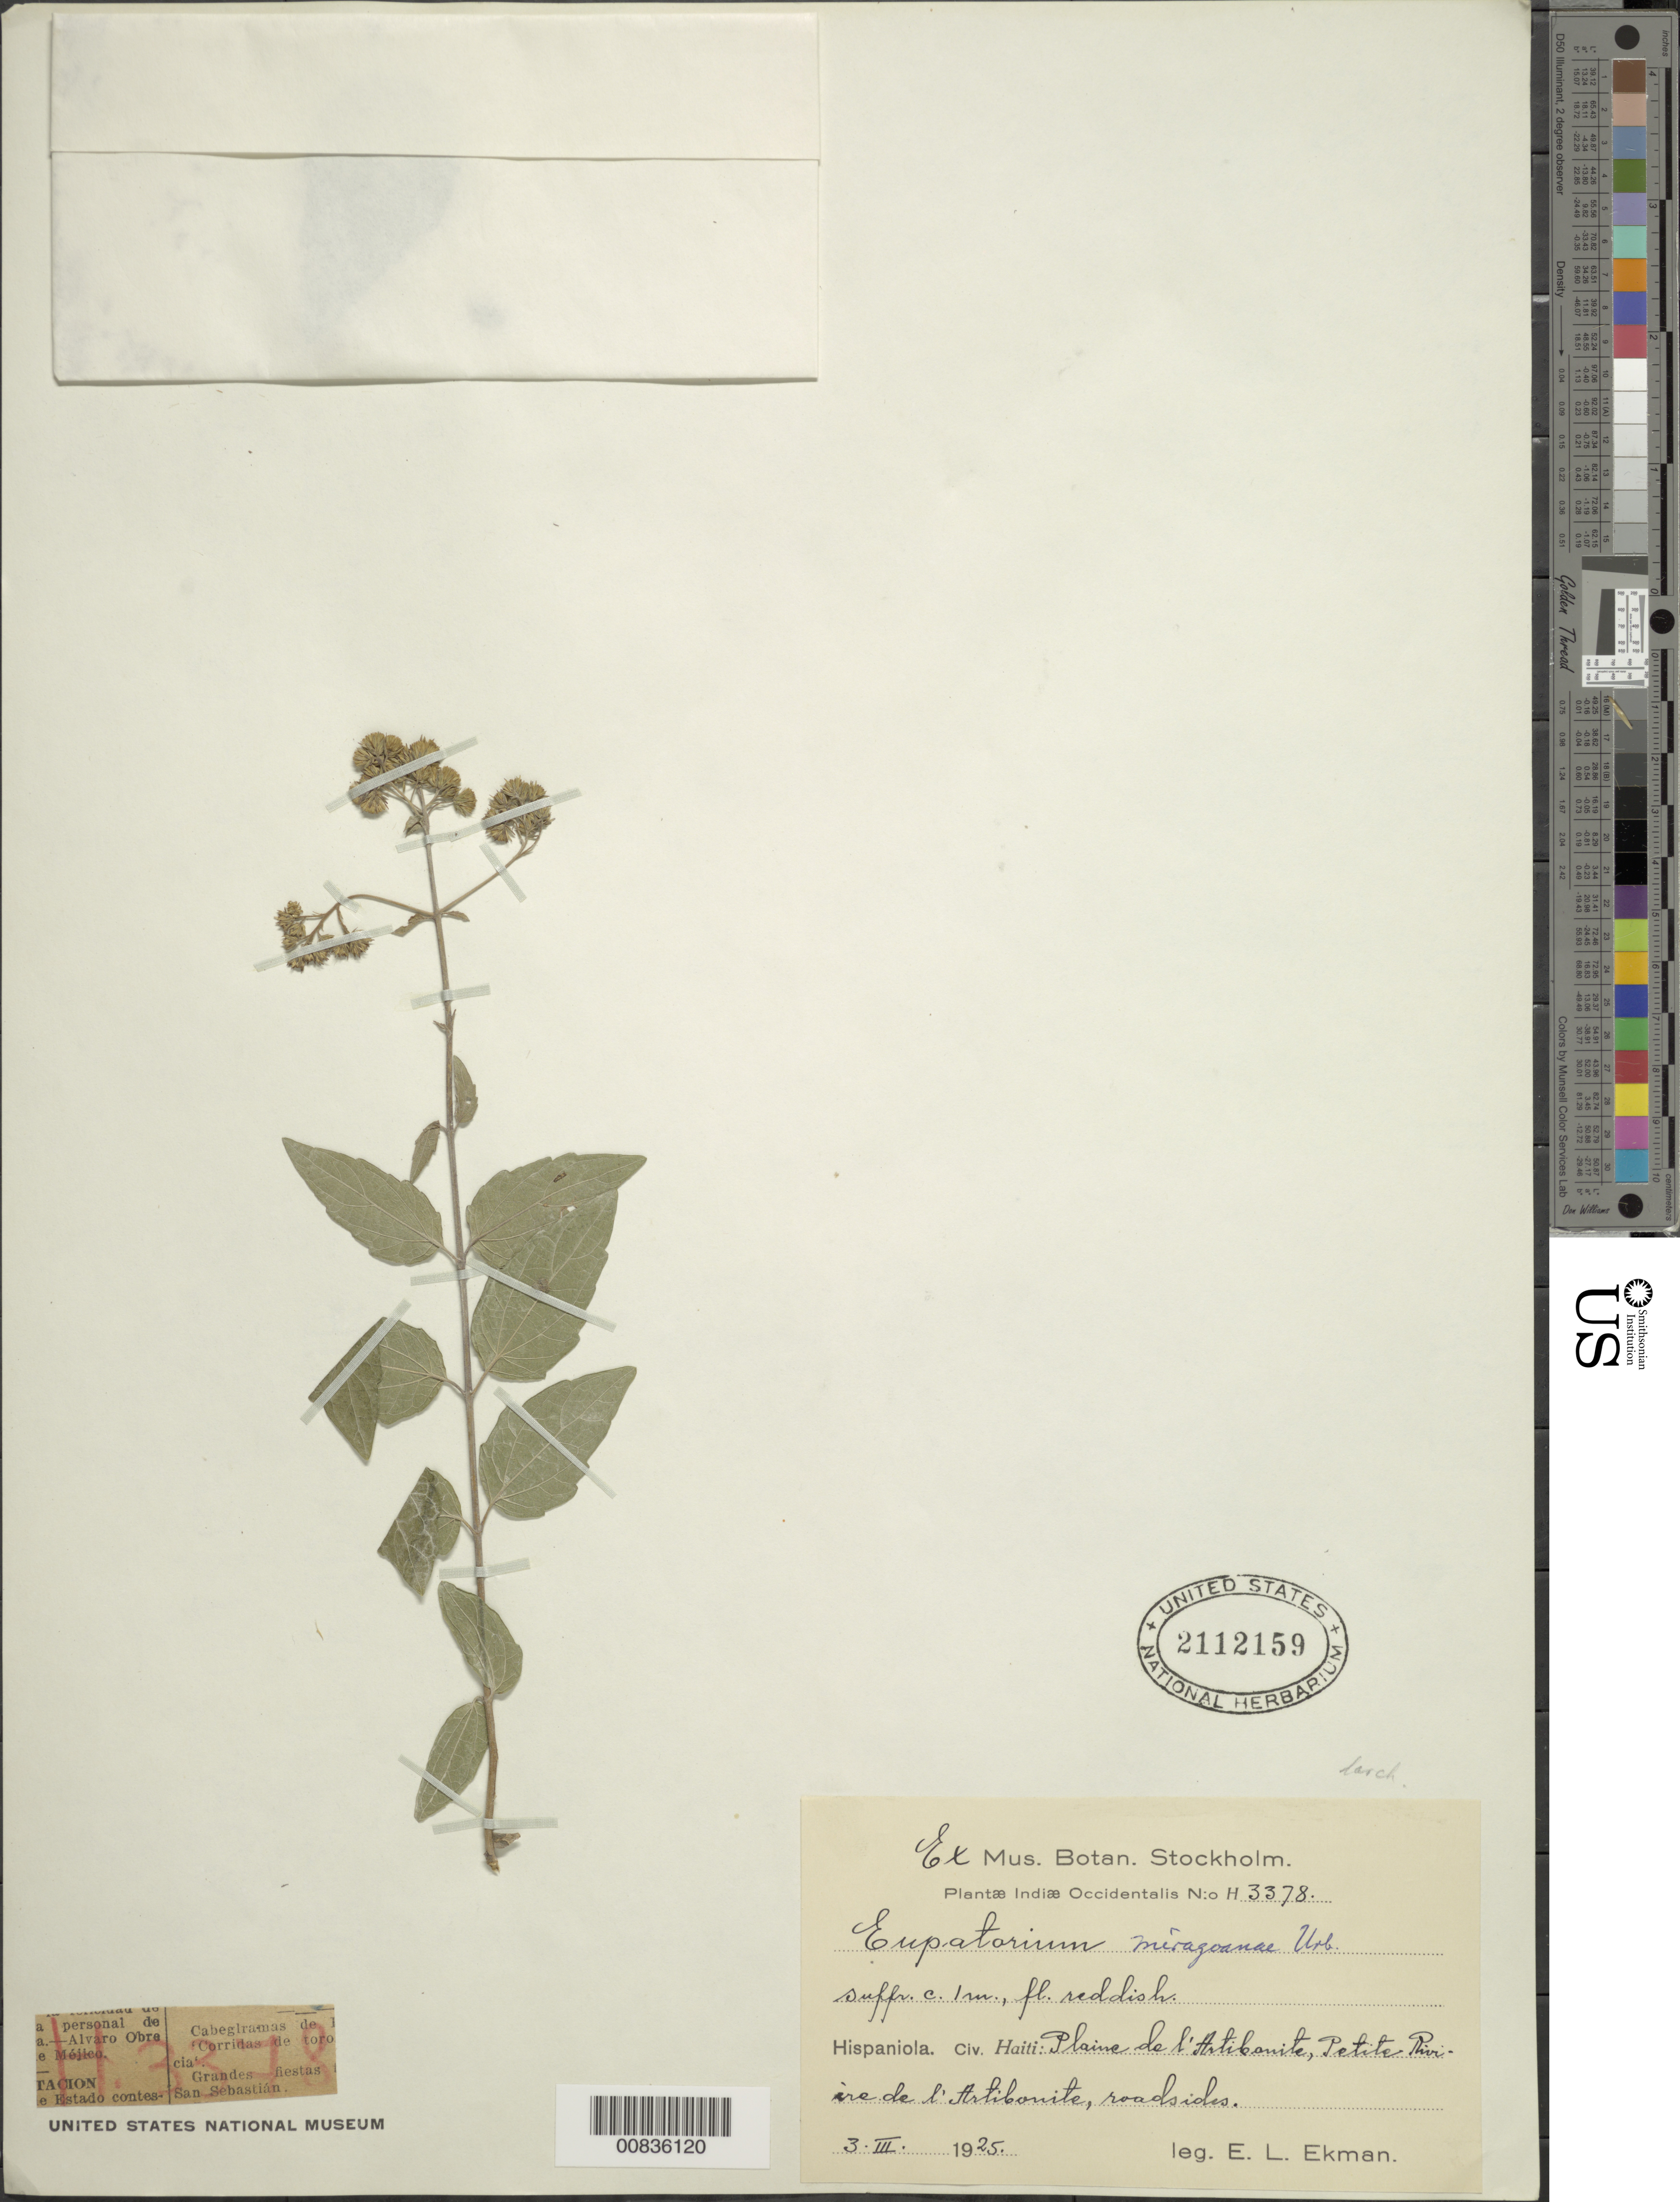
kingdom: Plantae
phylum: Tracheophyta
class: Magnoliopsida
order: Asterales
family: Asteraceae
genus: Koanophyllon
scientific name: Koanophyllon miragoanae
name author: (Urb.) R.M. King & H. Rob.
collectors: E. L. Ekman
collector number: H 3378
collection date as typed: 03 Mar 1925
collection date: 1925-03-03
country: Haiti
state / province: Artibonite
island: Hispaniola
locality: Plaine de l'Artibonite, Petite Riviere de l'Artibonite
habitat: Roadsides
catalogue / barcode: US 2112159